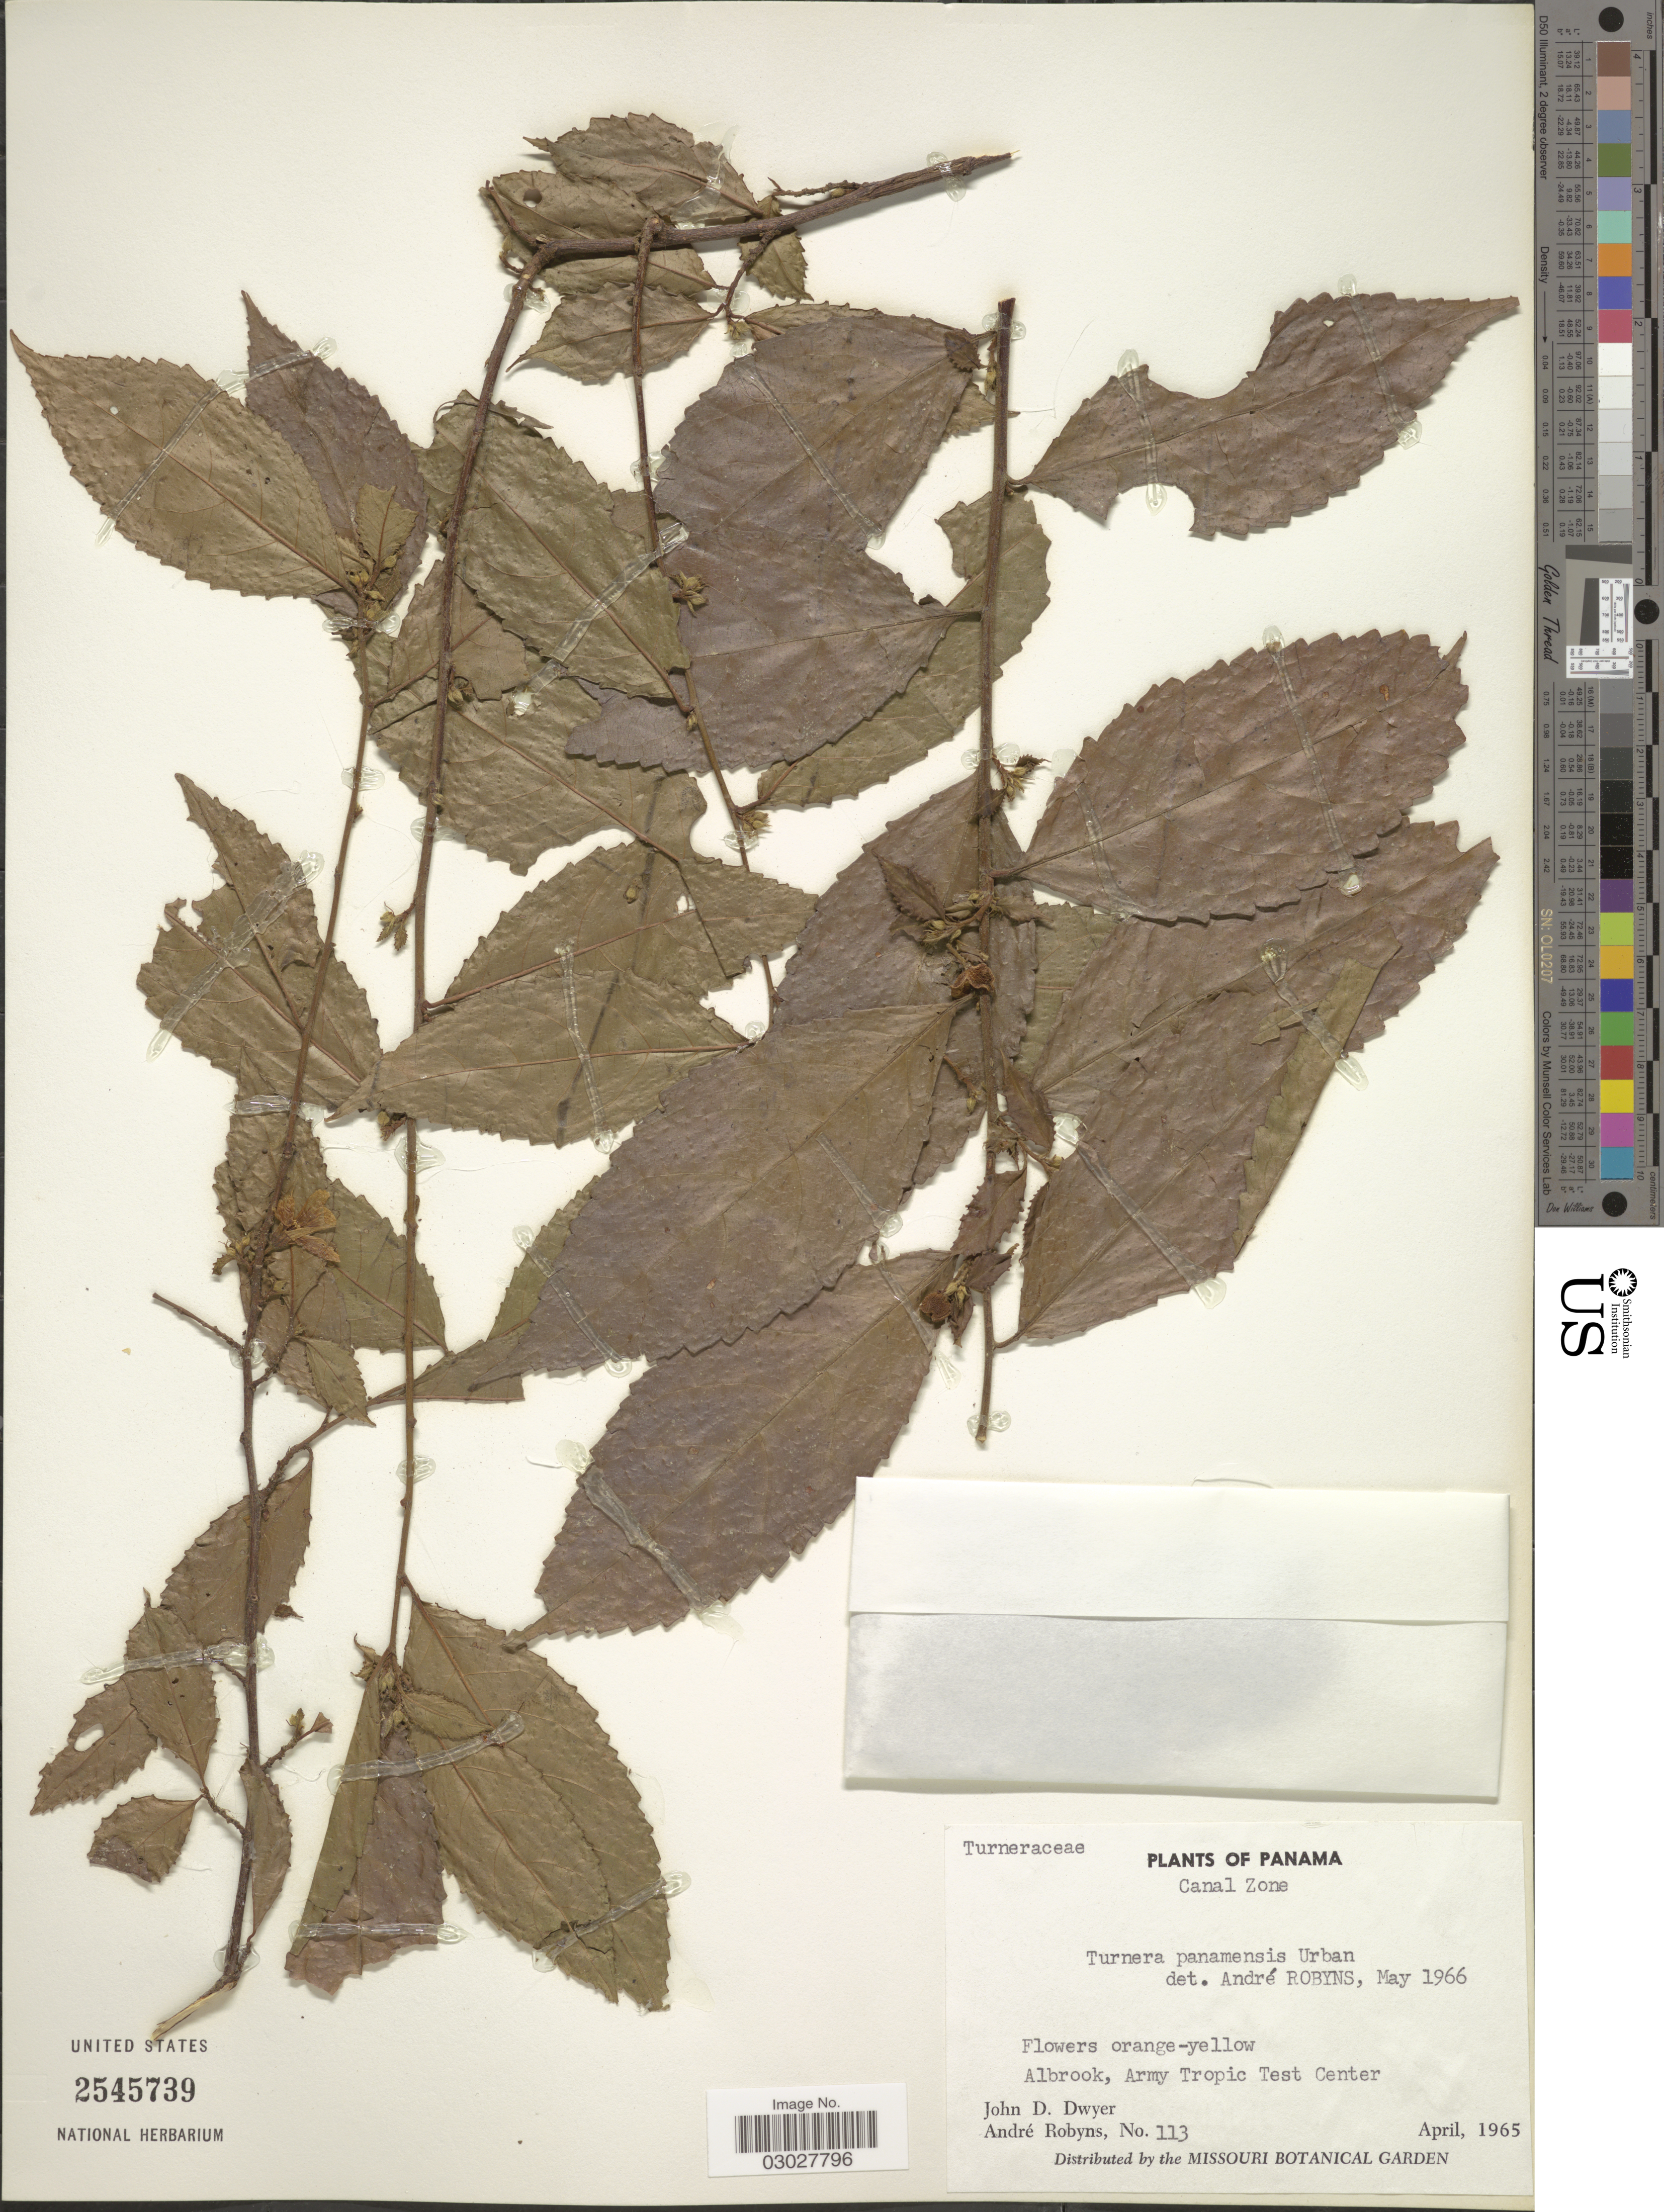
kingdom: Plantae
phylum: Tracheophyta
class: Magnoliopsida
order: Malpighiales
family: Turneraceae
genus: Turnera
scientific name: Turnera panamensis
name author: Urb.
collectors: J. D. Dwyer & A. G. Robyns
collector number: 113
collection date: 1965-04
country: Panama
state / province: Colón / Panamá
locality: Canal Zone. Albrook, Army Tropic Test Center.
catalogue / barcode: US 2545739